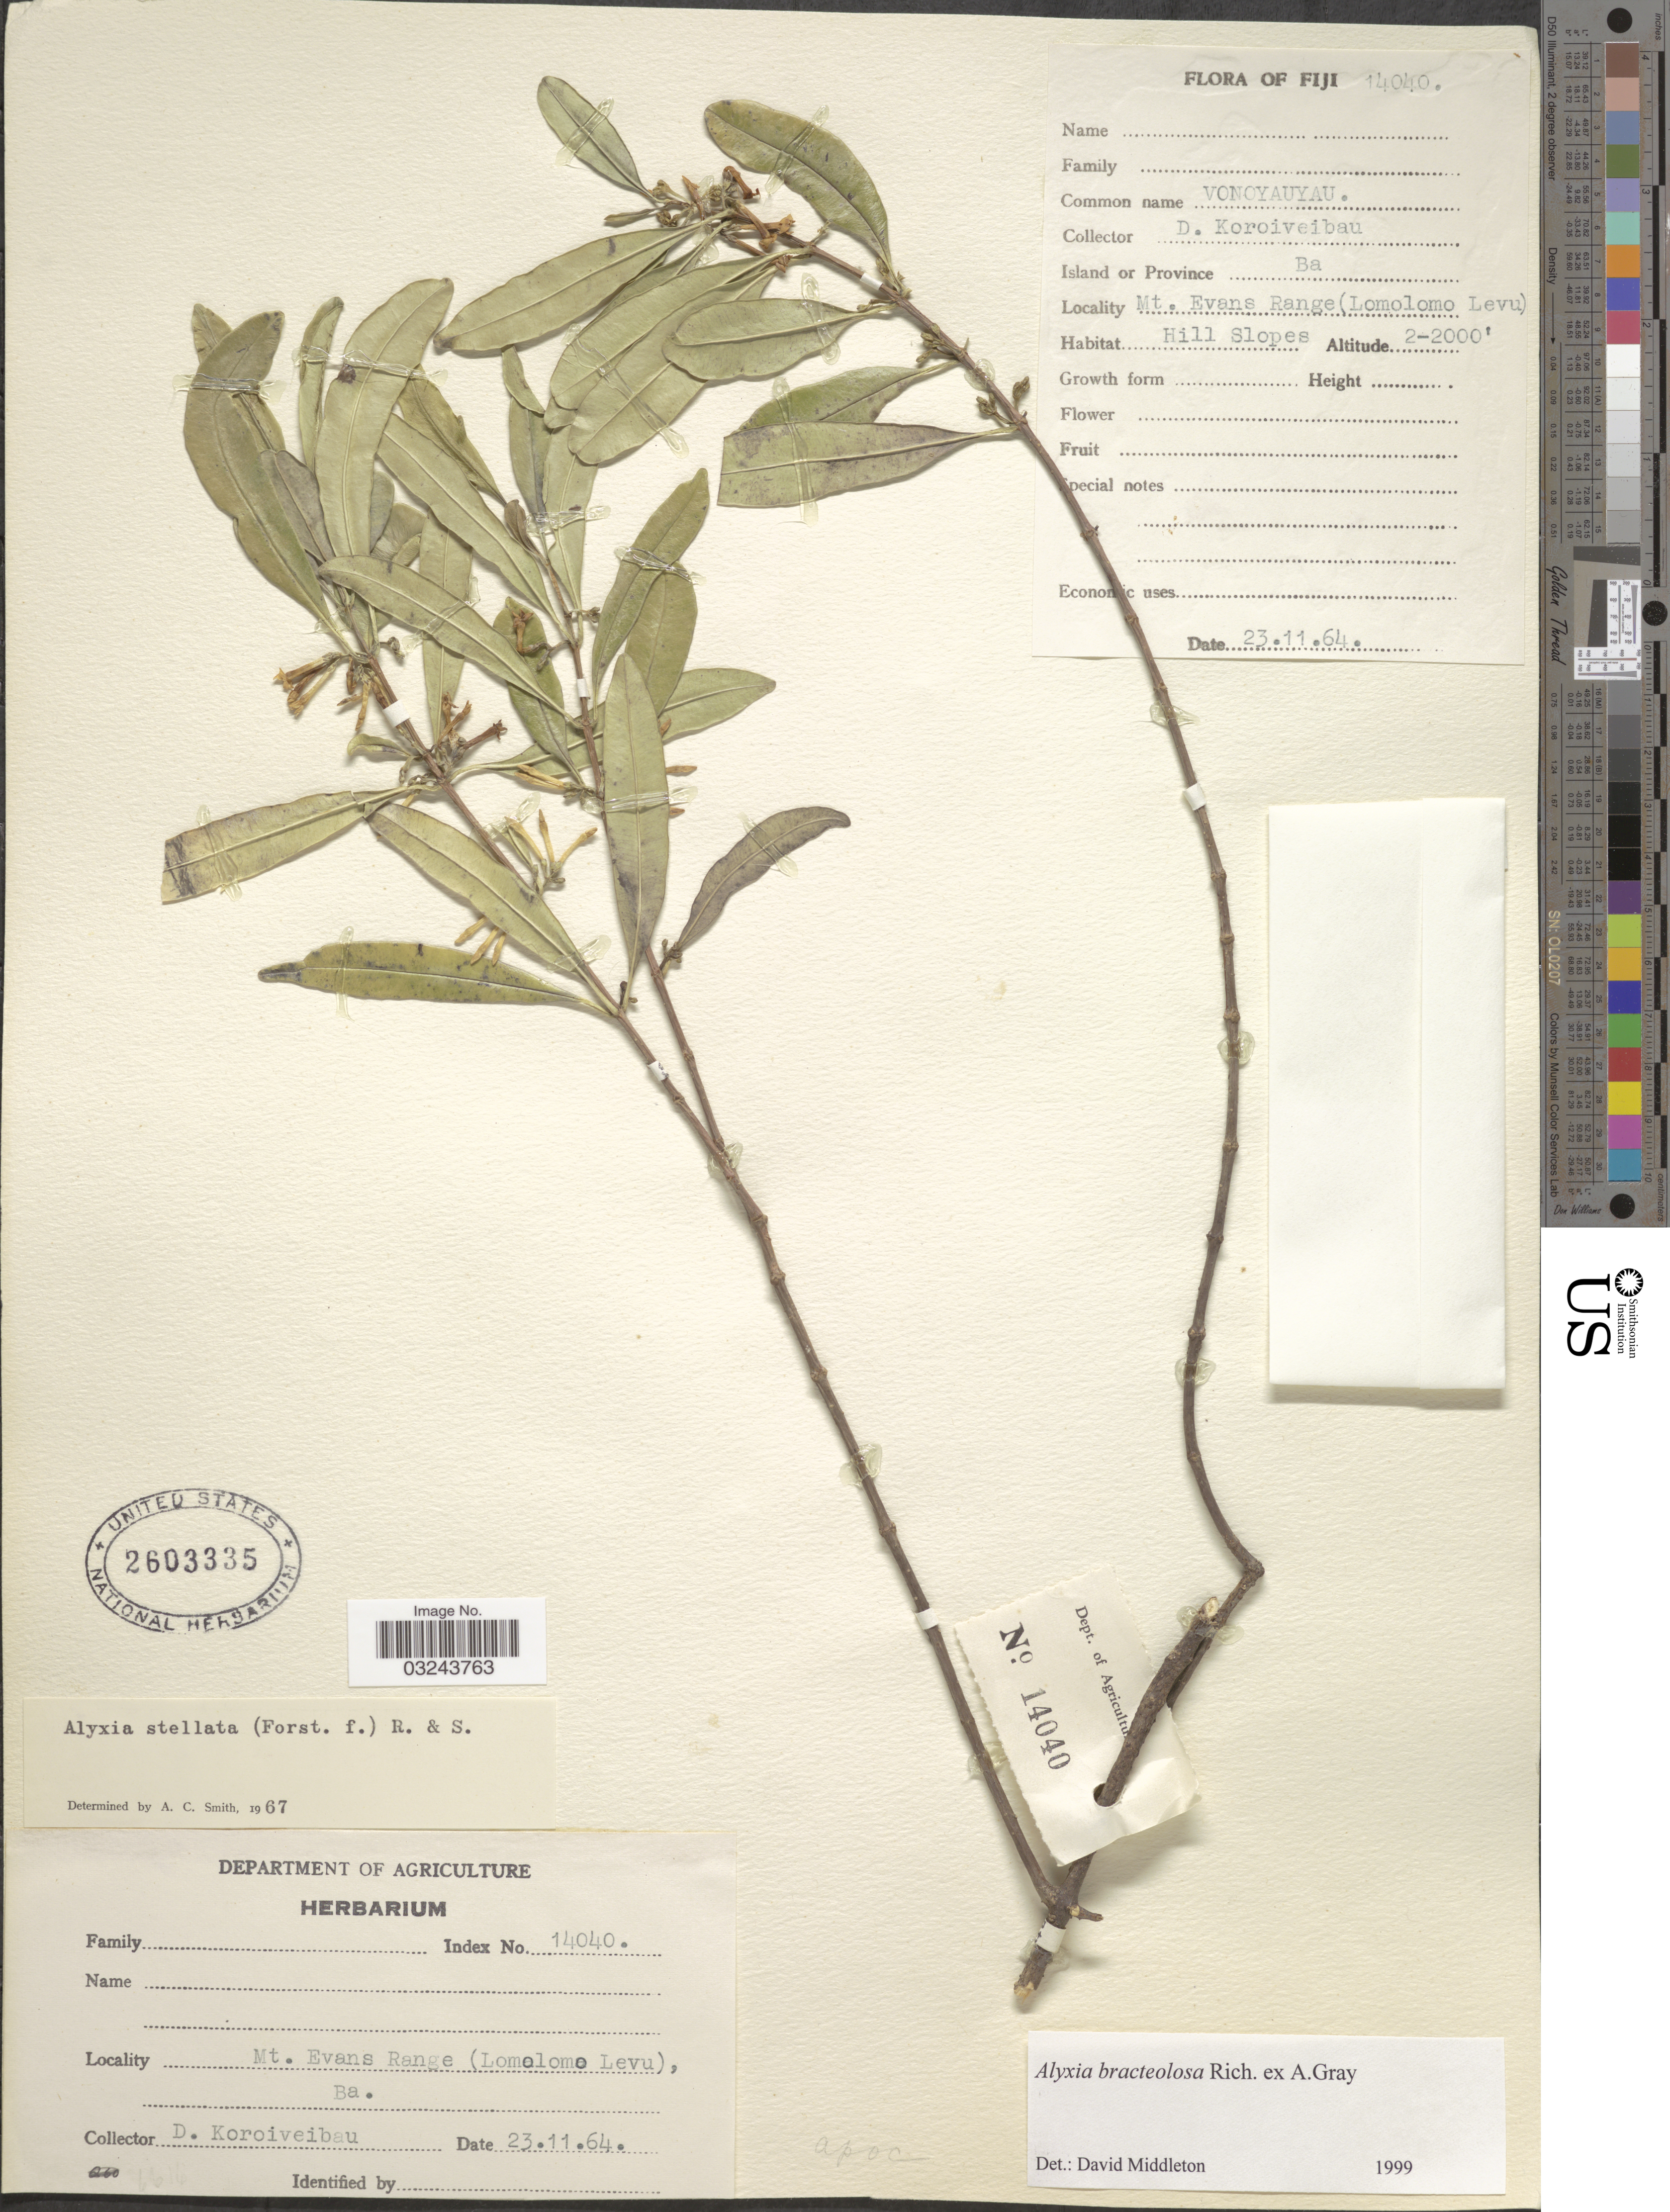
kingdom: Plantae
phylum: Tracheophyta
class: Magnoliopsida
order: Gentianales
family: Apocynaceae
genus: Alyxia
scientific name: Alyxia bracteolosa var. angustifolia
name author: A. Gray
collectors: D. Koroiveibau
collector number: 14040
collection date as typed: Transcribed d/m/y: 23/11/64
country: Fiji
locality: Mt. Evans Range (Lomolomo Levu). Island or Province Ba.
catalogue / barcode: US 2603335